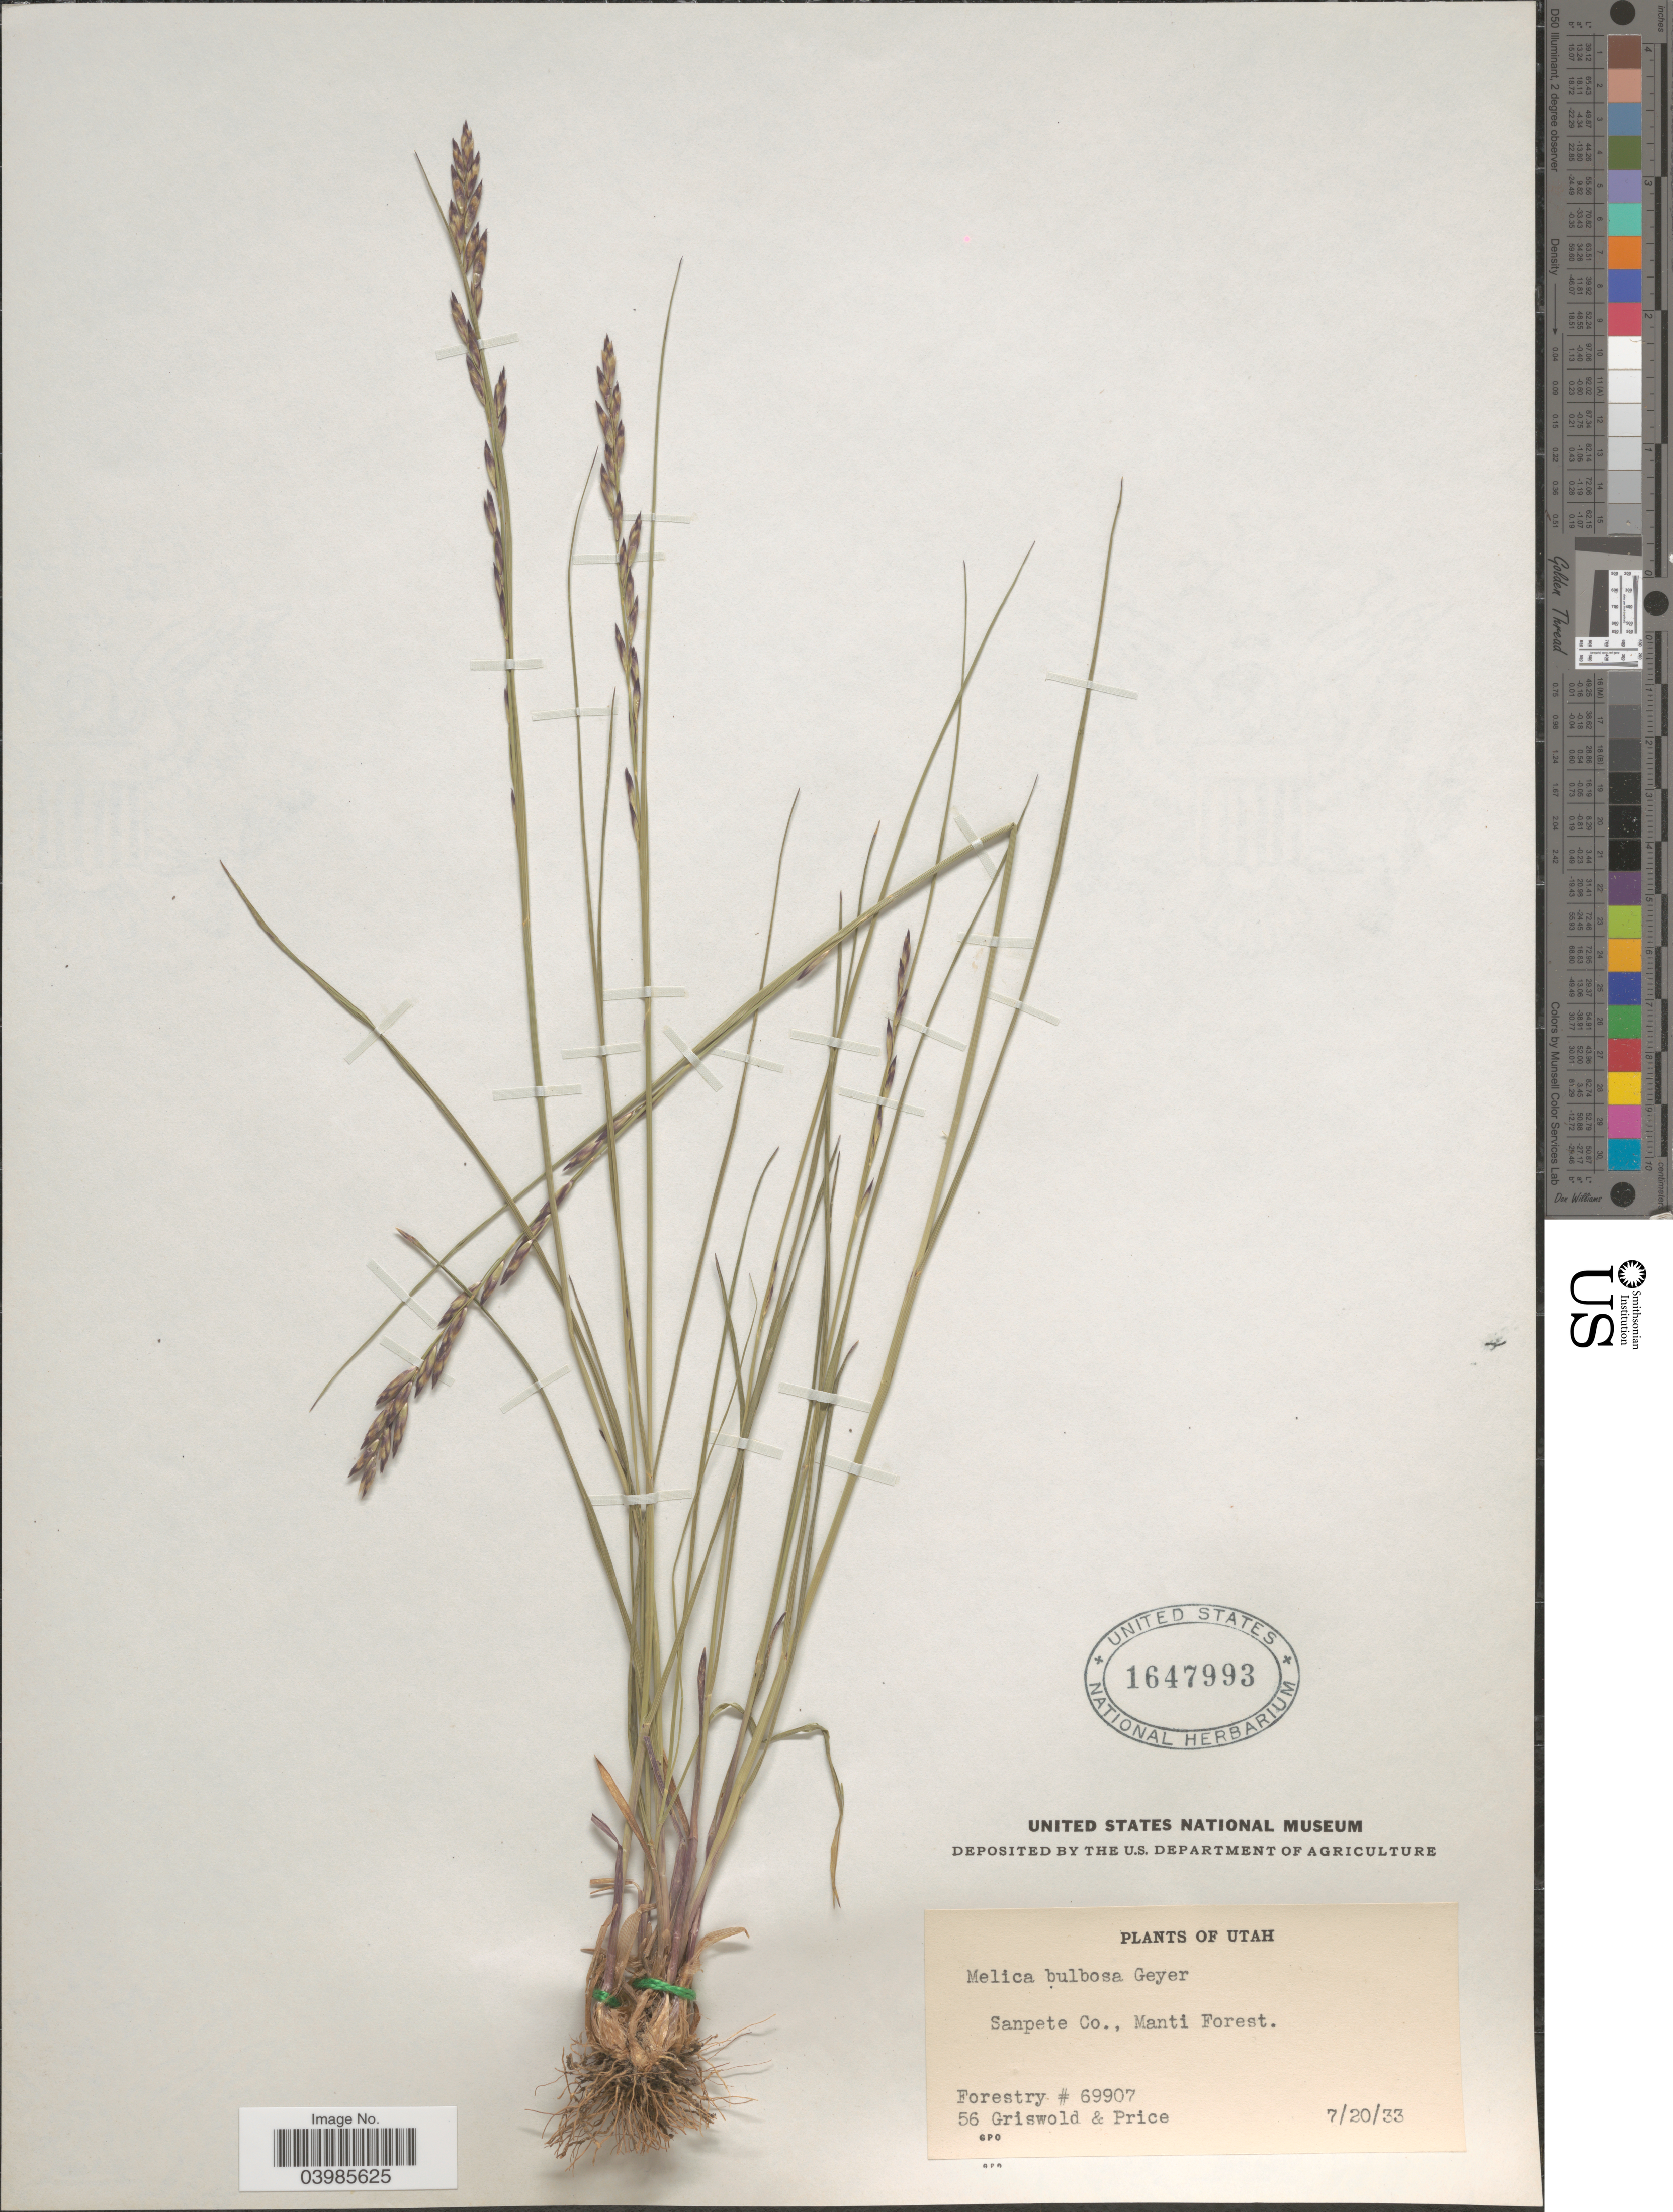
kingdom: Plantae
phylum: Tracheophyta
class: Liliopsida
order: Poales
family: Poaceae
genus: Melica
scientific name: Melica bulbosa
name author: Geyer ex Porter & J.M. Coult.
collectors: Griswold & -- Price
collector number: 56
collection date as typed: Transcribed d/m/y: 20/7/33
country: United States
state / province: Utah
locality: Sanpete Co., Manti Forest.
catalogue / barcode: US 1647993